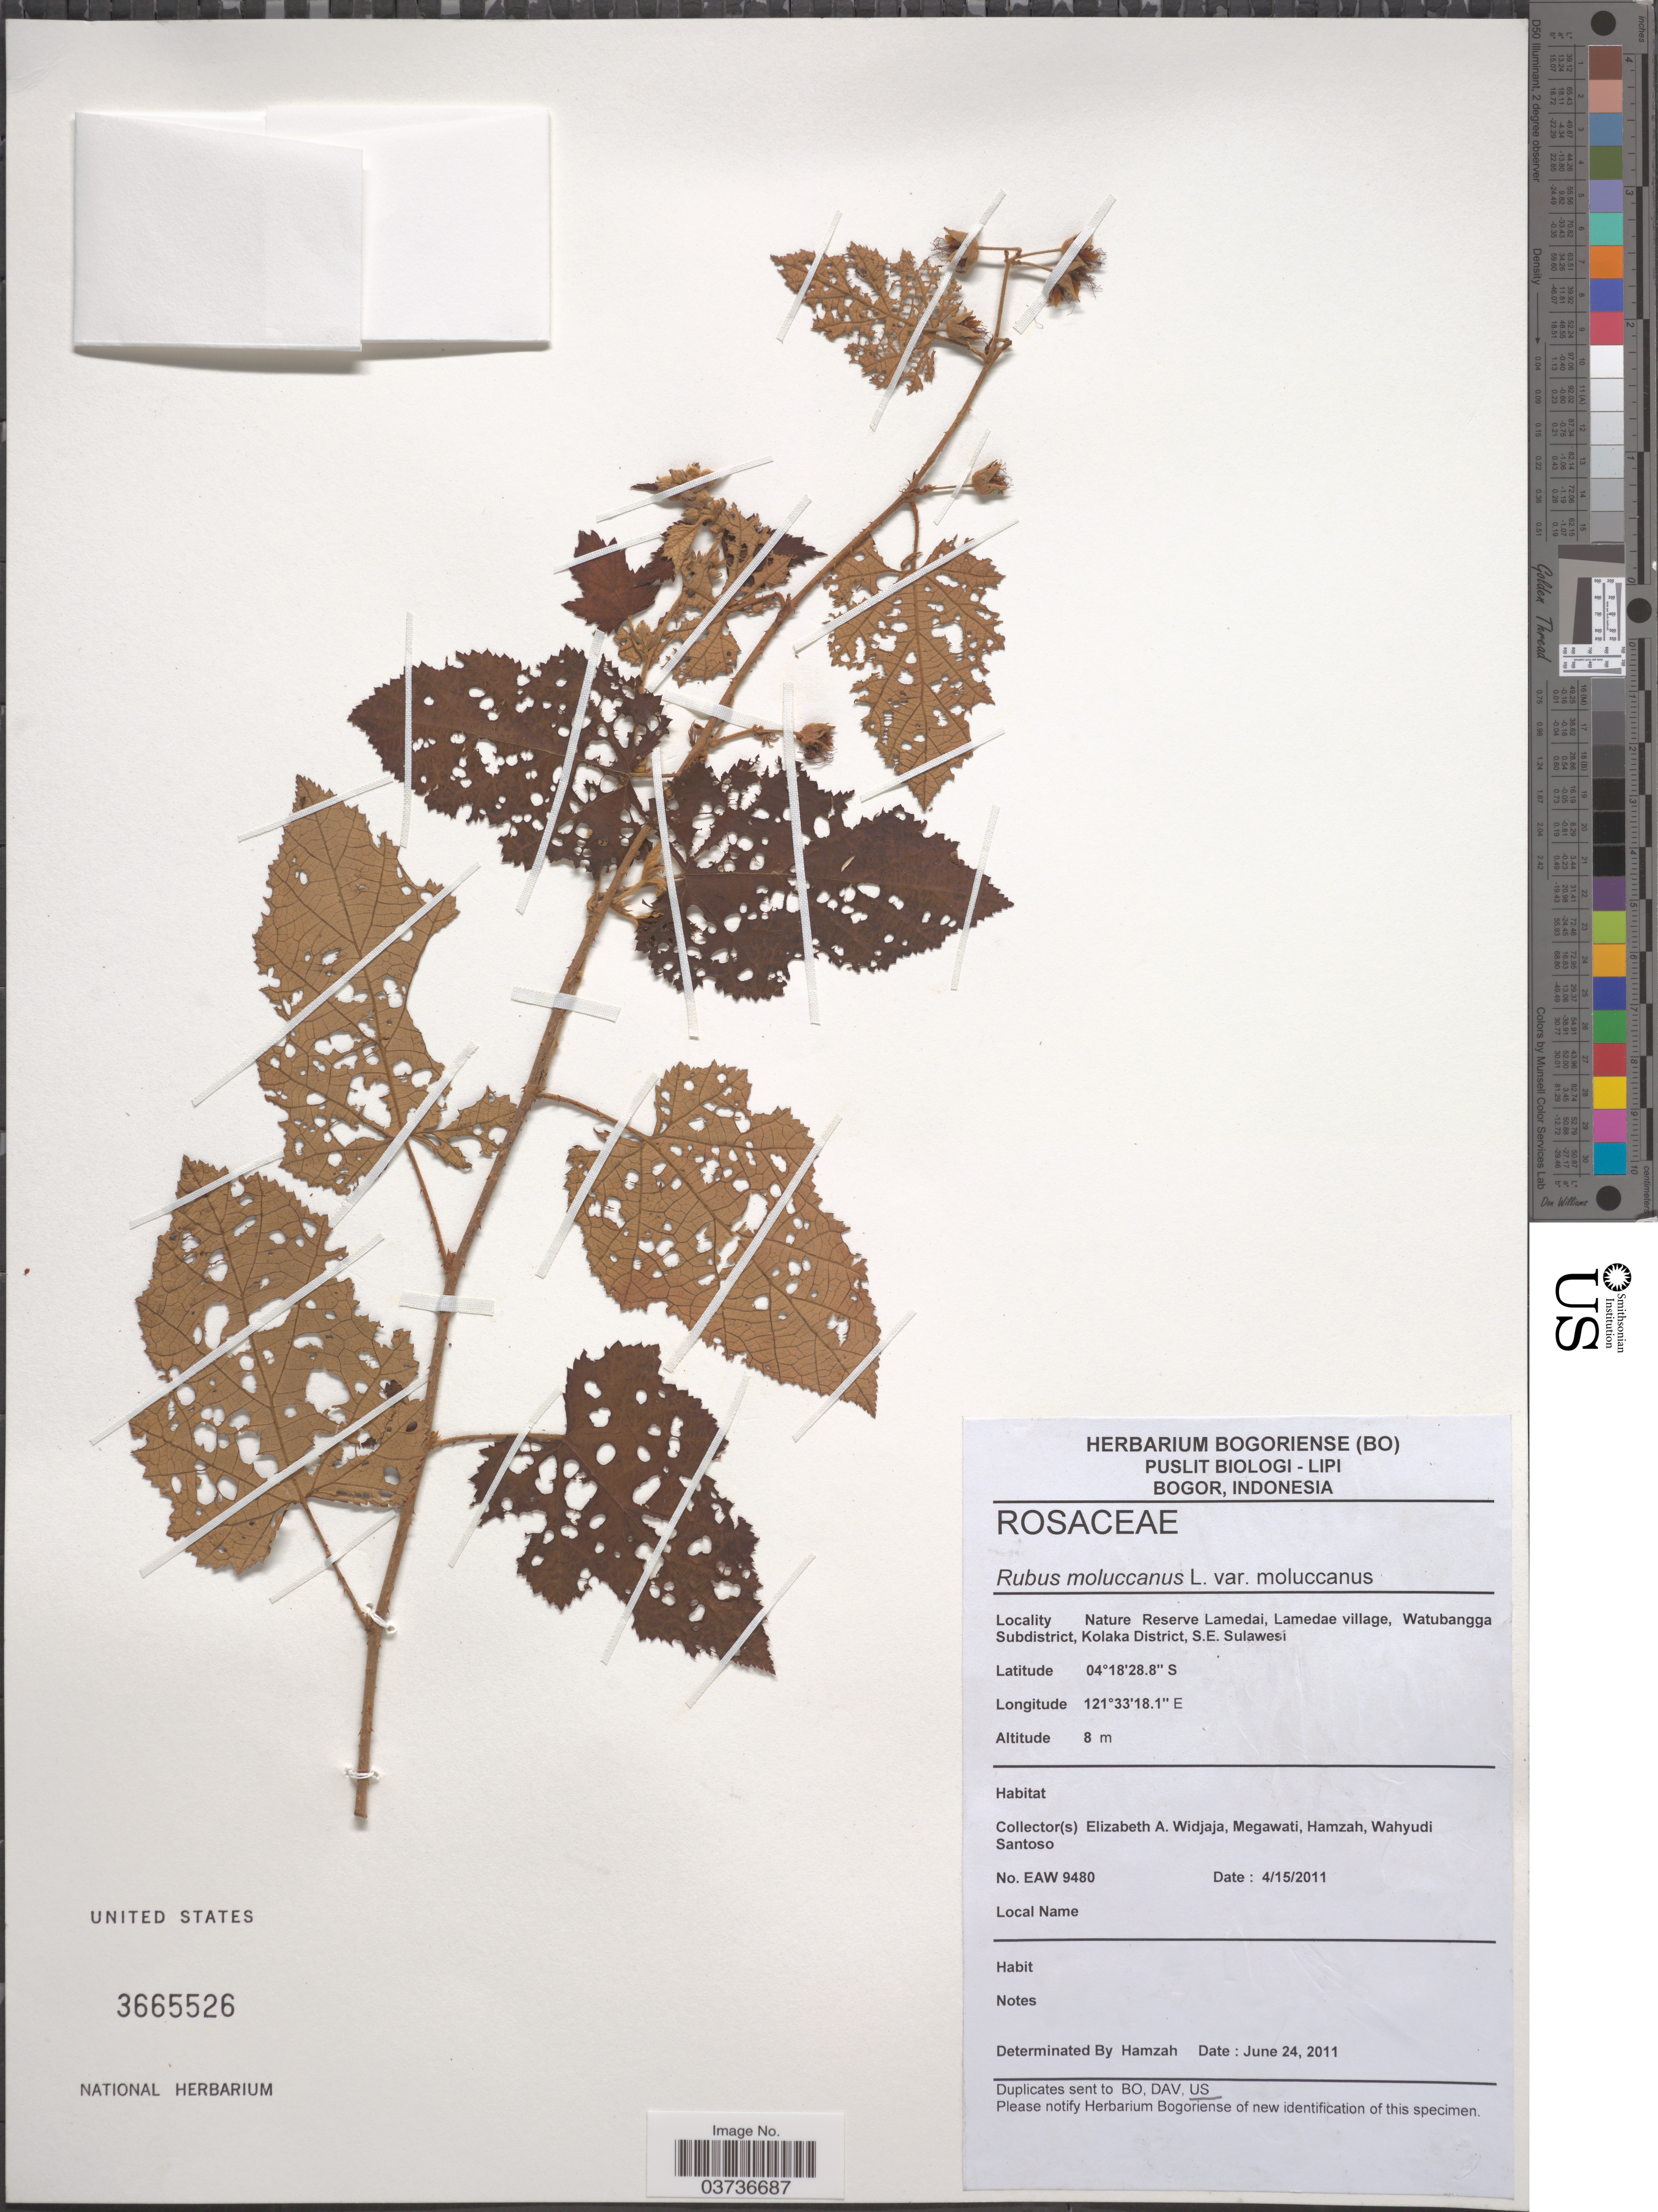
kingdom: Plantae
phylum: Tracheophyta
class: Magnoliopsida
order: Rosales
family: Rosaceae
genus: Rubus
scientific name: Rubus moluccanus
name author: L.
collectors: E. A. Widjaja, -. Megawati, -. Hamzah & W. Santoso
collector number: EAW9480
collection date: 2011-04-15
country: Indonesia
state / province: Sulawesi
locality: Nature Reserve Lamedai, Lamedae village, Watubangga Subdistrict, Kolaka District, S.E. Sulawesi.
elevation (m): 8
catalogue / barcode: US 3665526